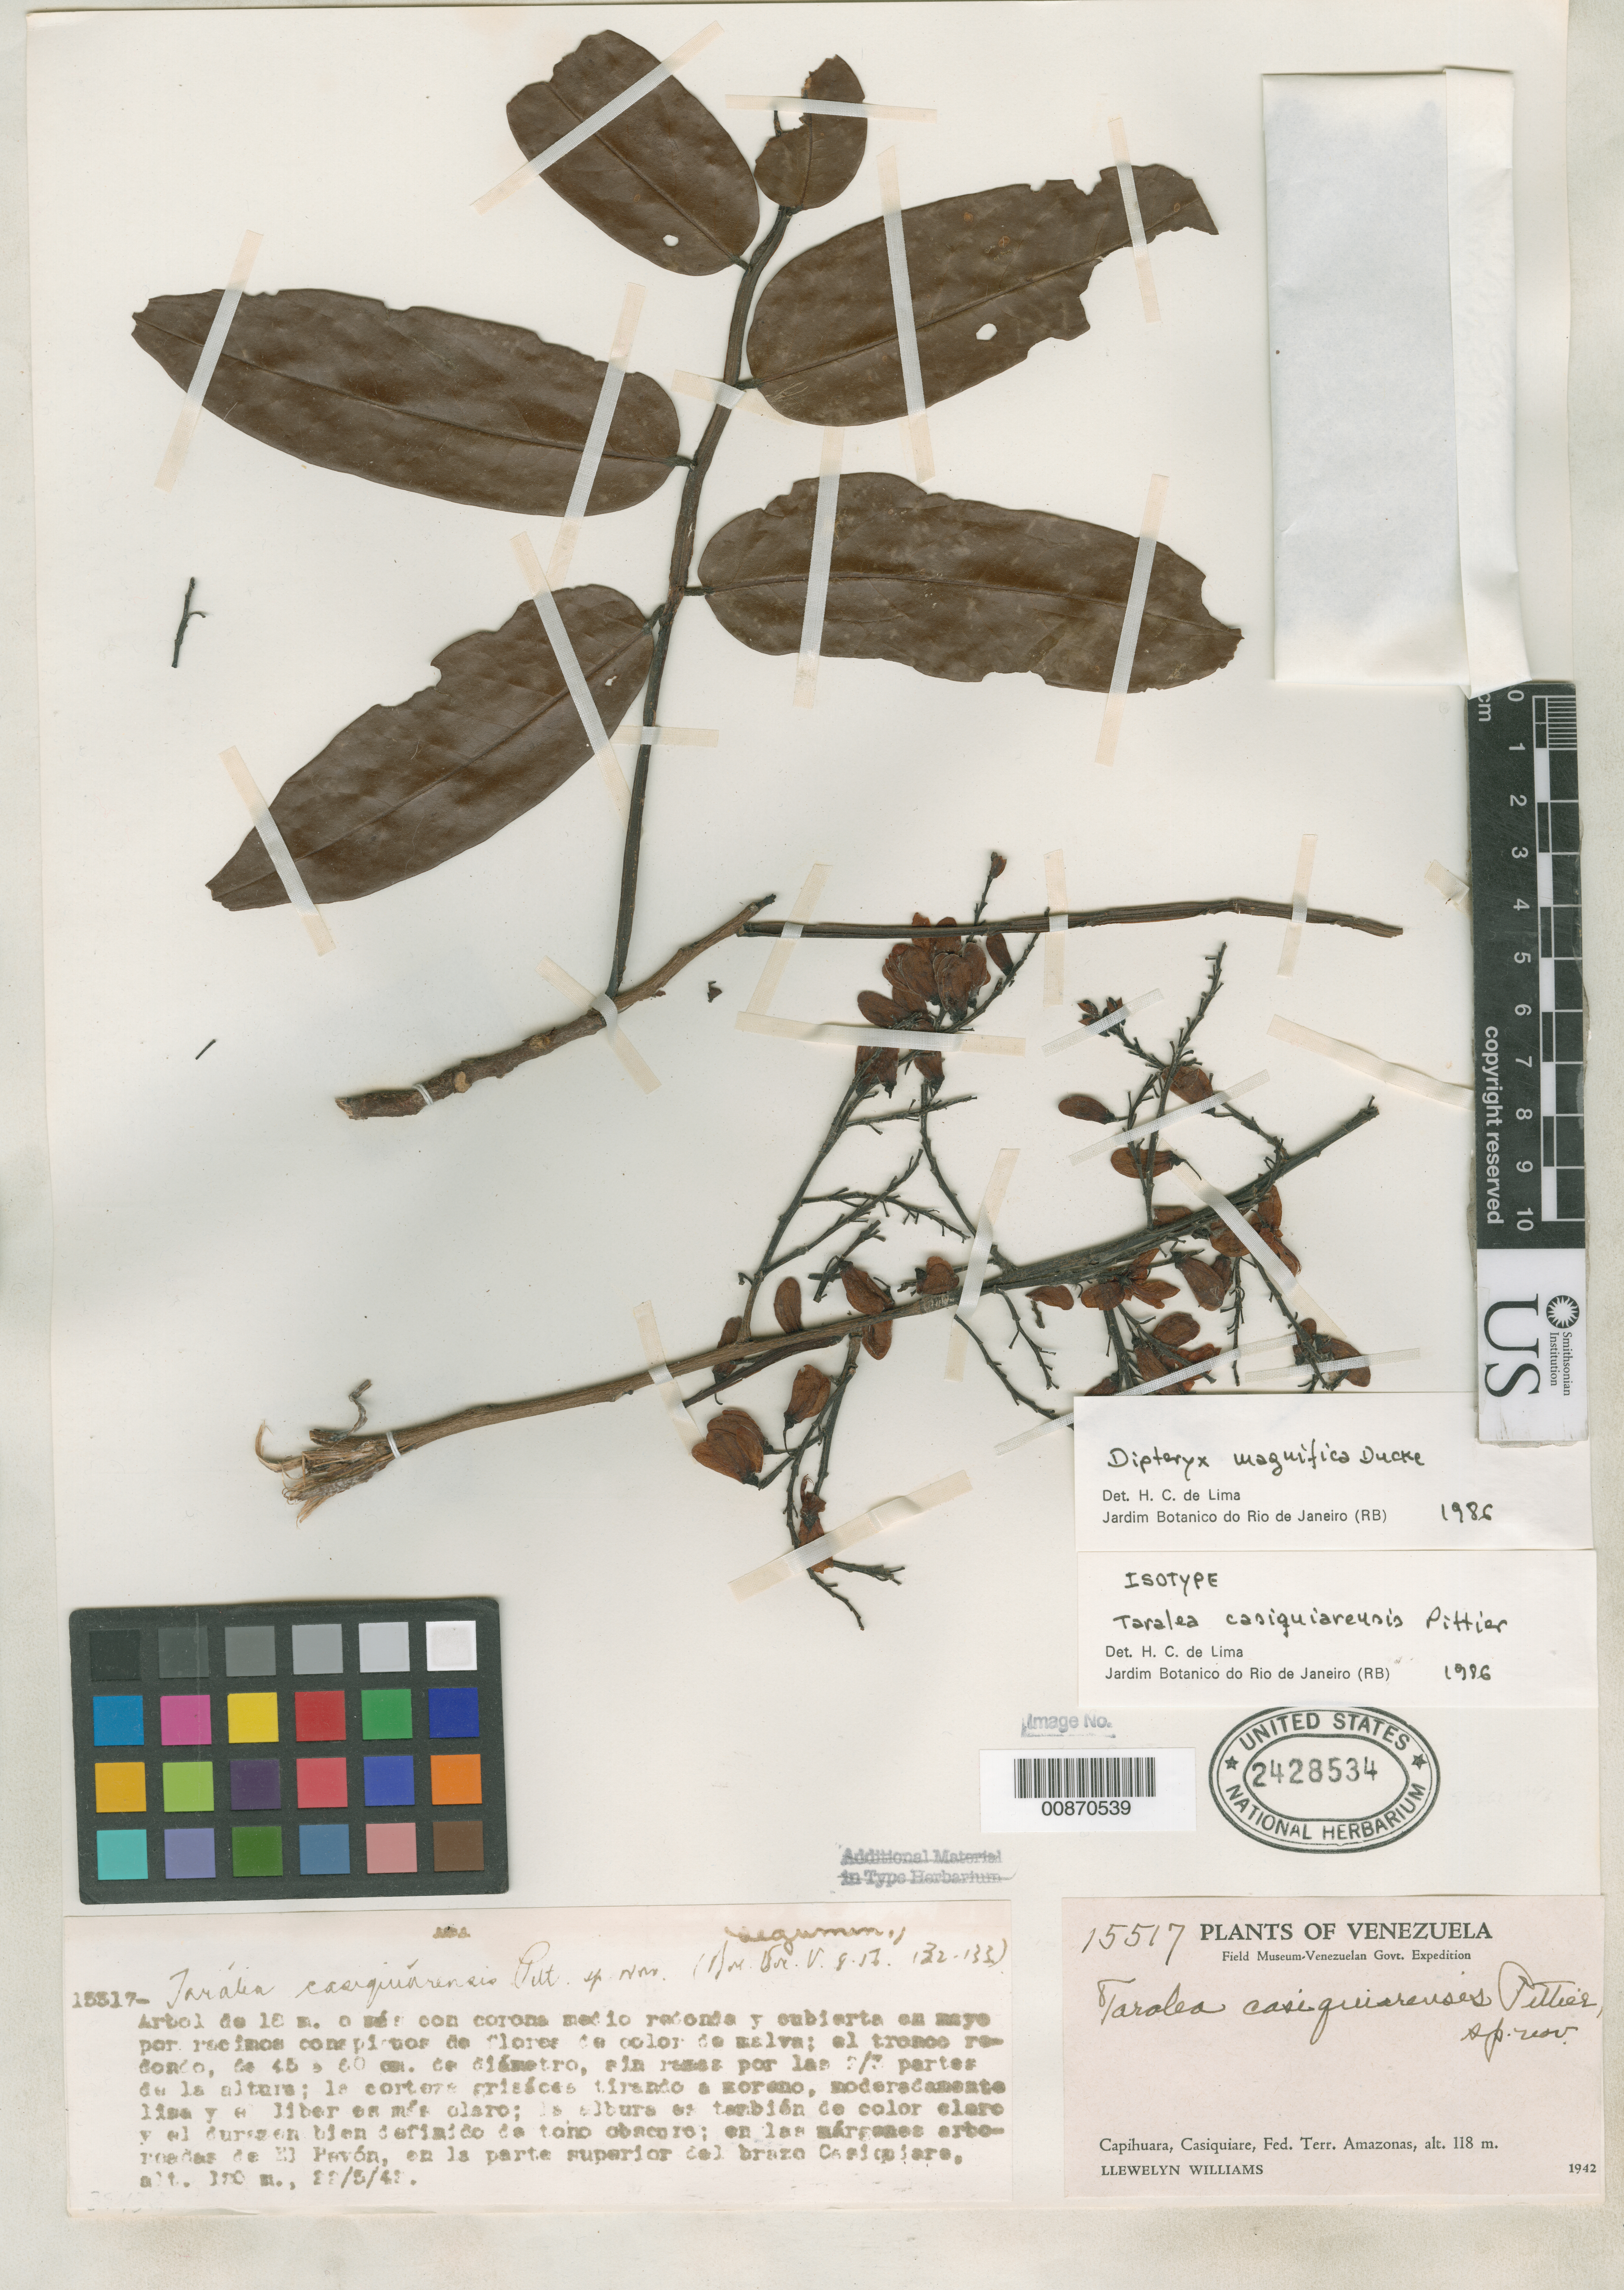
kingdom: Plantae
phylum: Tracheophyta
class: Magnoliopsida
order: Fabales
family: Fabaceae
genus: Taralea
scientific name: Taralea casiquiarensis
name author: Pittier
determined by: Lima, H. C. de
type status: Isotype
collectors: Ll. Williams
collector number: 15517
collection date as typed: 22 May 1942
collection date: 1942-05-22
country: Venezuela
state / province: Amazonas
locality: Capihuara, Casiquiare.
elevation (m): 120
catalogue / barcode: US 2428534